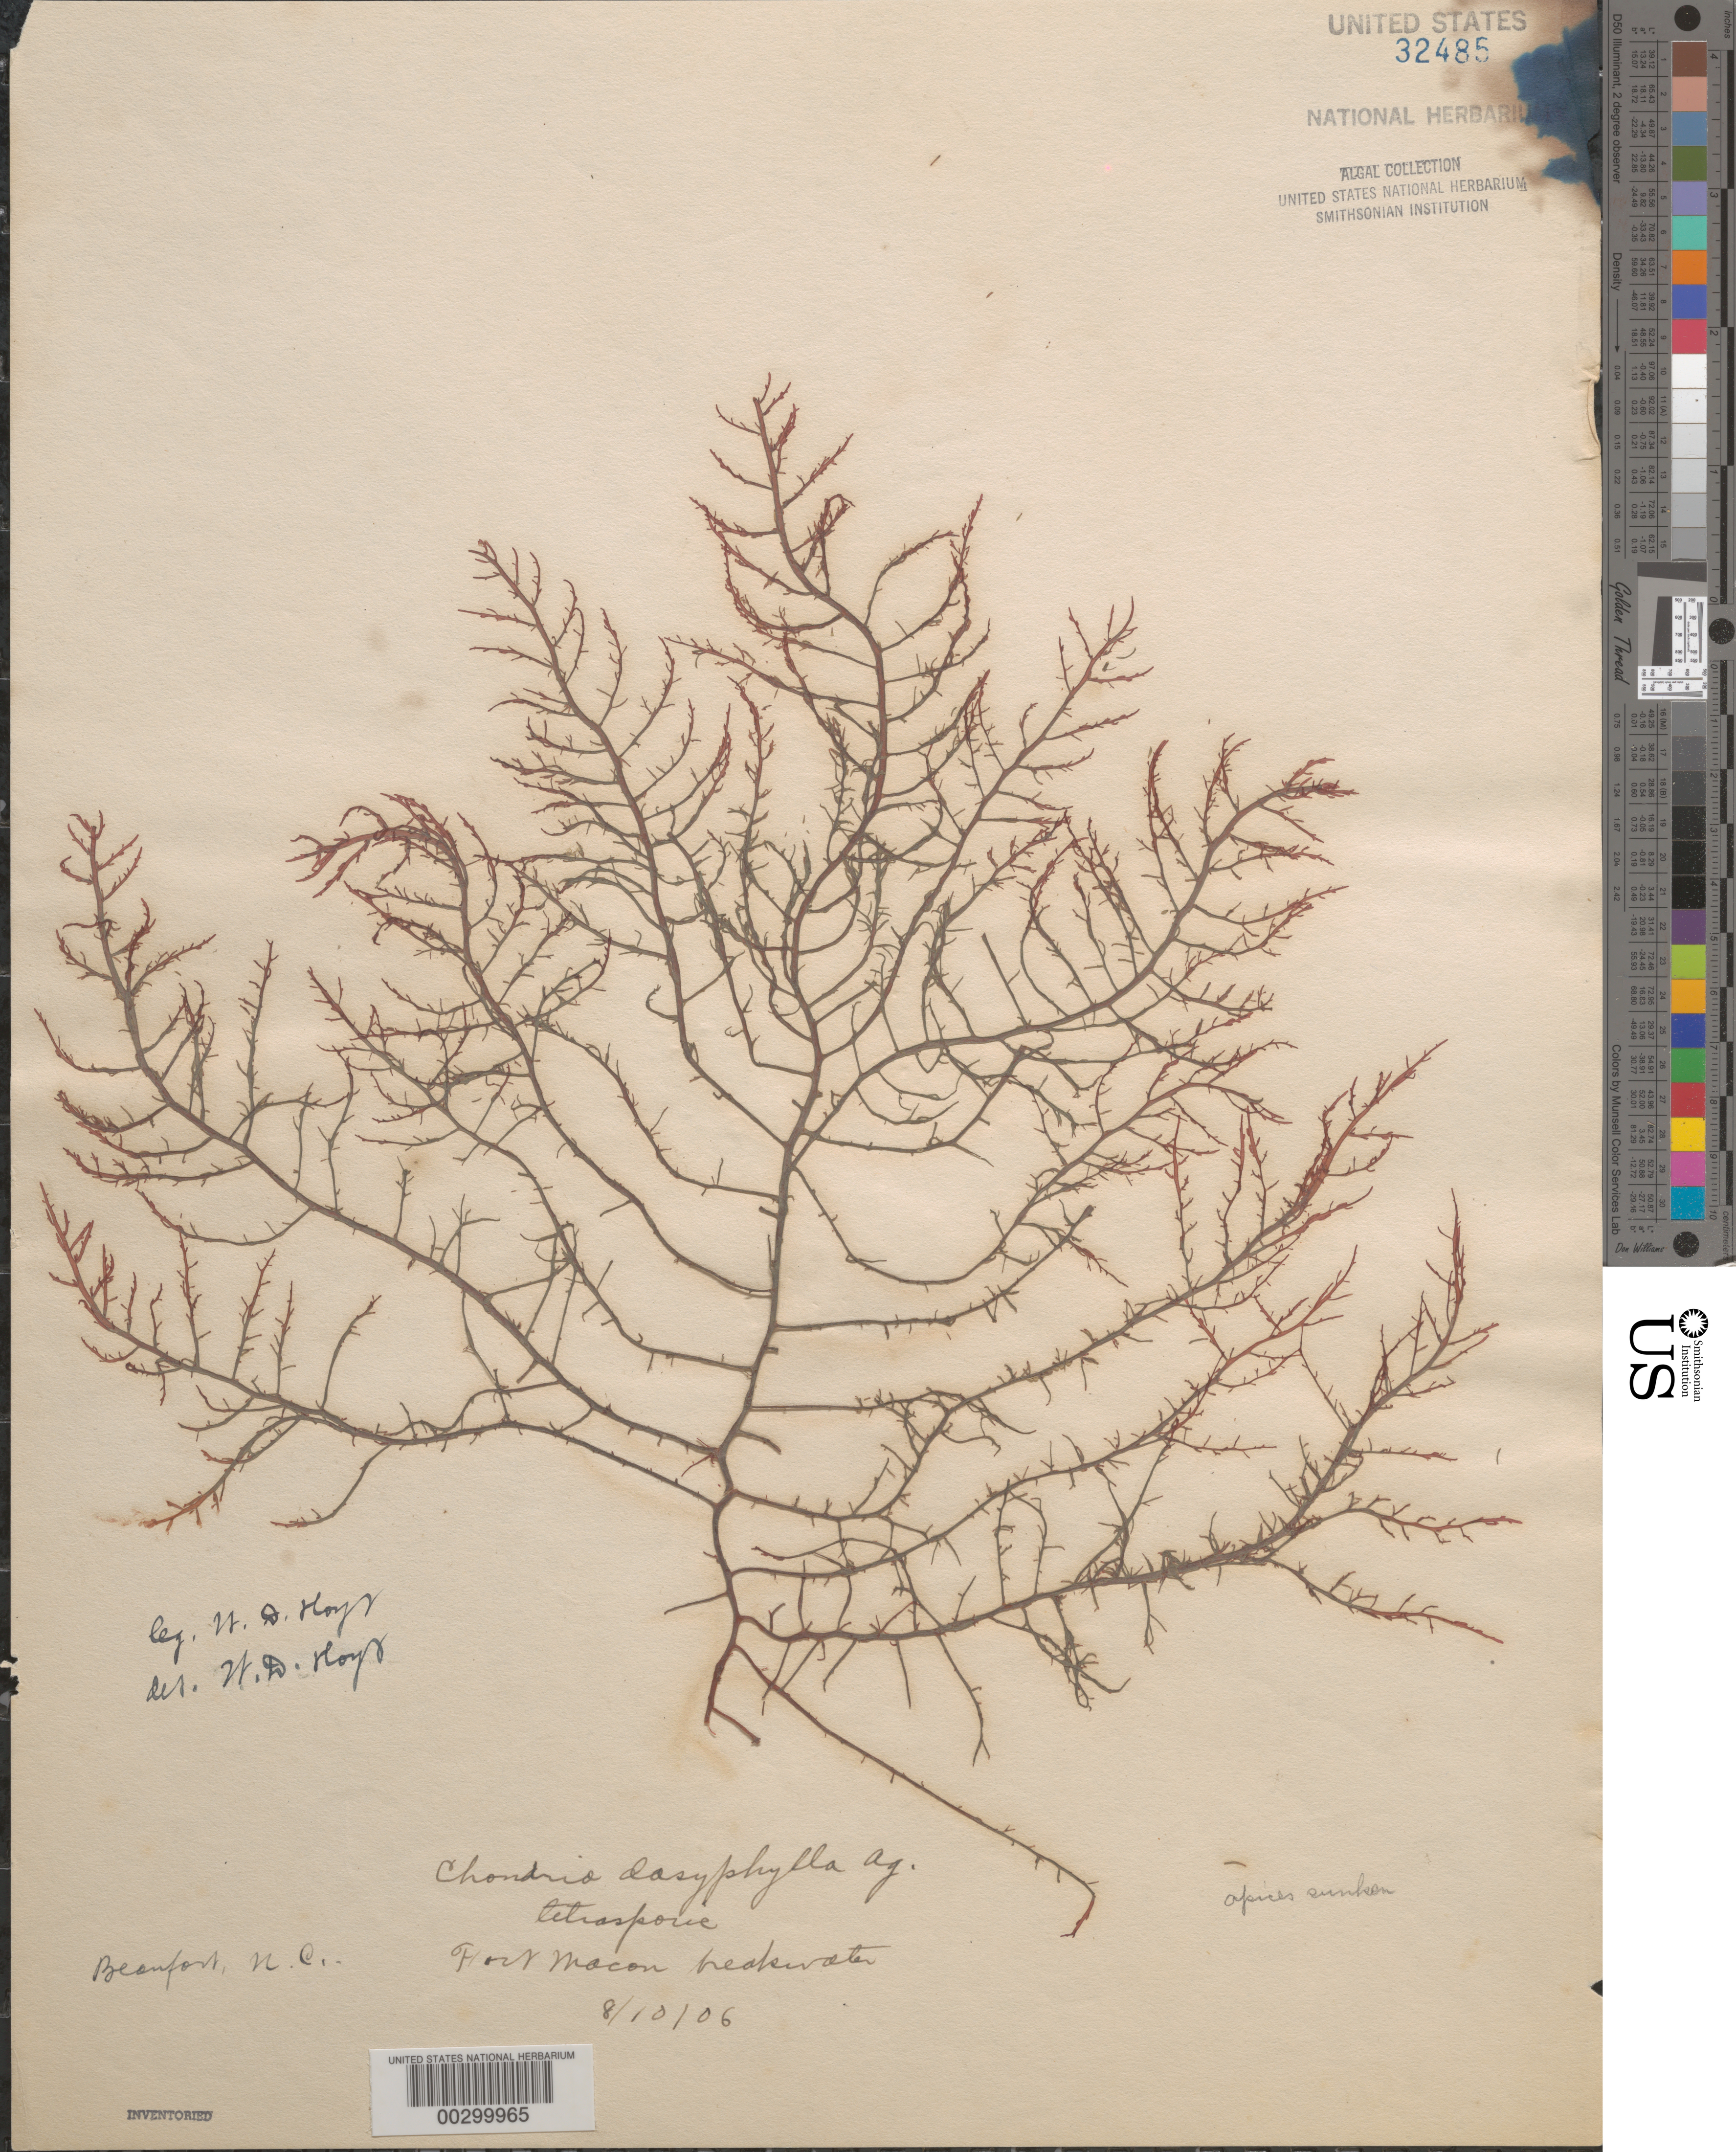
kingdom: Plantae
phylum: Rhodophyta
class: Florideophyceae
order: Ceramiales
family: Rhodomelaceae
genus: Chondria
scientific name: Chondria dasyphylla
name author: (Woodw.) C. Agardh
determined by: Hoyt, W. D.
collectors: W. D. Hoyt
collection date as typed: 10 Aug 1906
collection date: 1906-08-10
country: United States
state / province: North Carolina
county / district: Carteret County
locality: Beaufort, Fort Macon breakwater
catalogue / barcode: US 32485